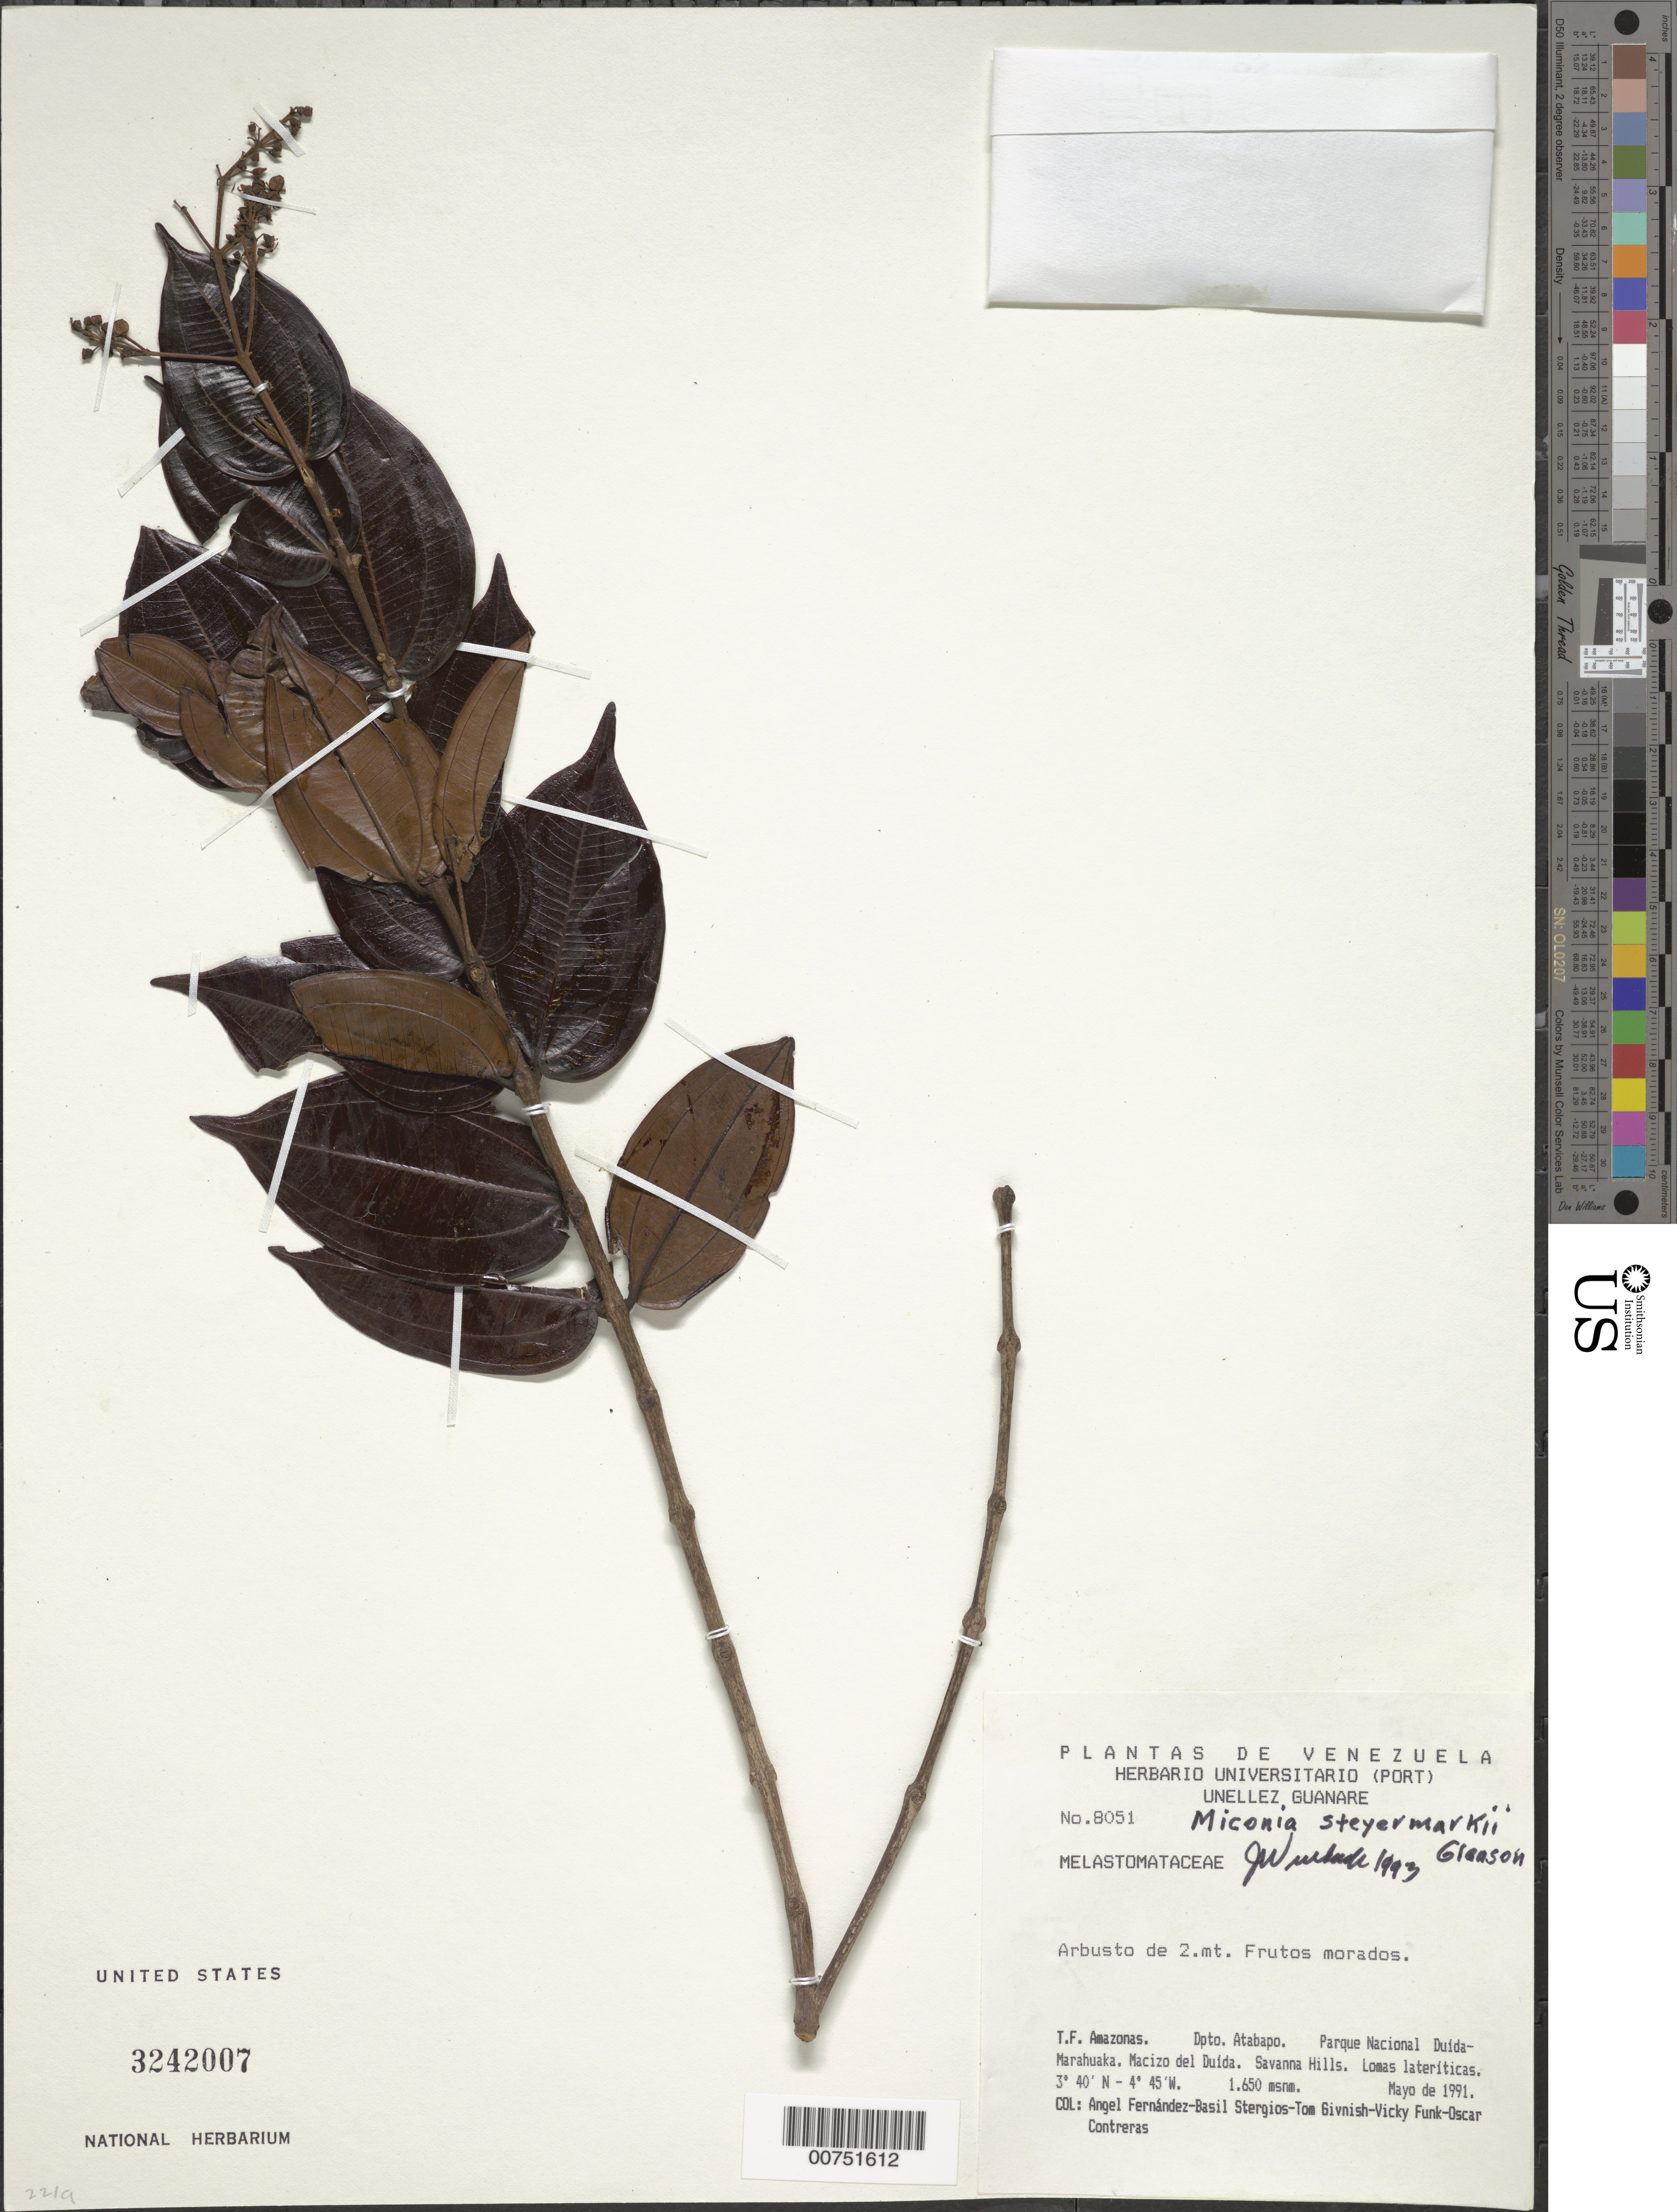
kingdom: Plantae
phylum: Tracheophyta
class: Magnoliopsida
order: Myrtales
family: Melastomataceae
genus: Miconia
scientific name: Miconia steyermarkii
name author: Gleason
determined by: Wurdack, John J., (US), US (UNITED STATES)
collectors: A. Fernández, B. G. Stergios, T. J. Givnish, V. Funk & O. Contreras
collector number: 8051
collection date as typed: May-91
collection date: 1991-05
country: Venezuela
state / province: Amazonas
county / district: Atabapo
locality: Parque Nacional Duída-Marahuaka, Macizo del Duída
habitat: Savanna hills, lateritic hills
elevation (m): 1650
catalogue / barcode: US 3242007